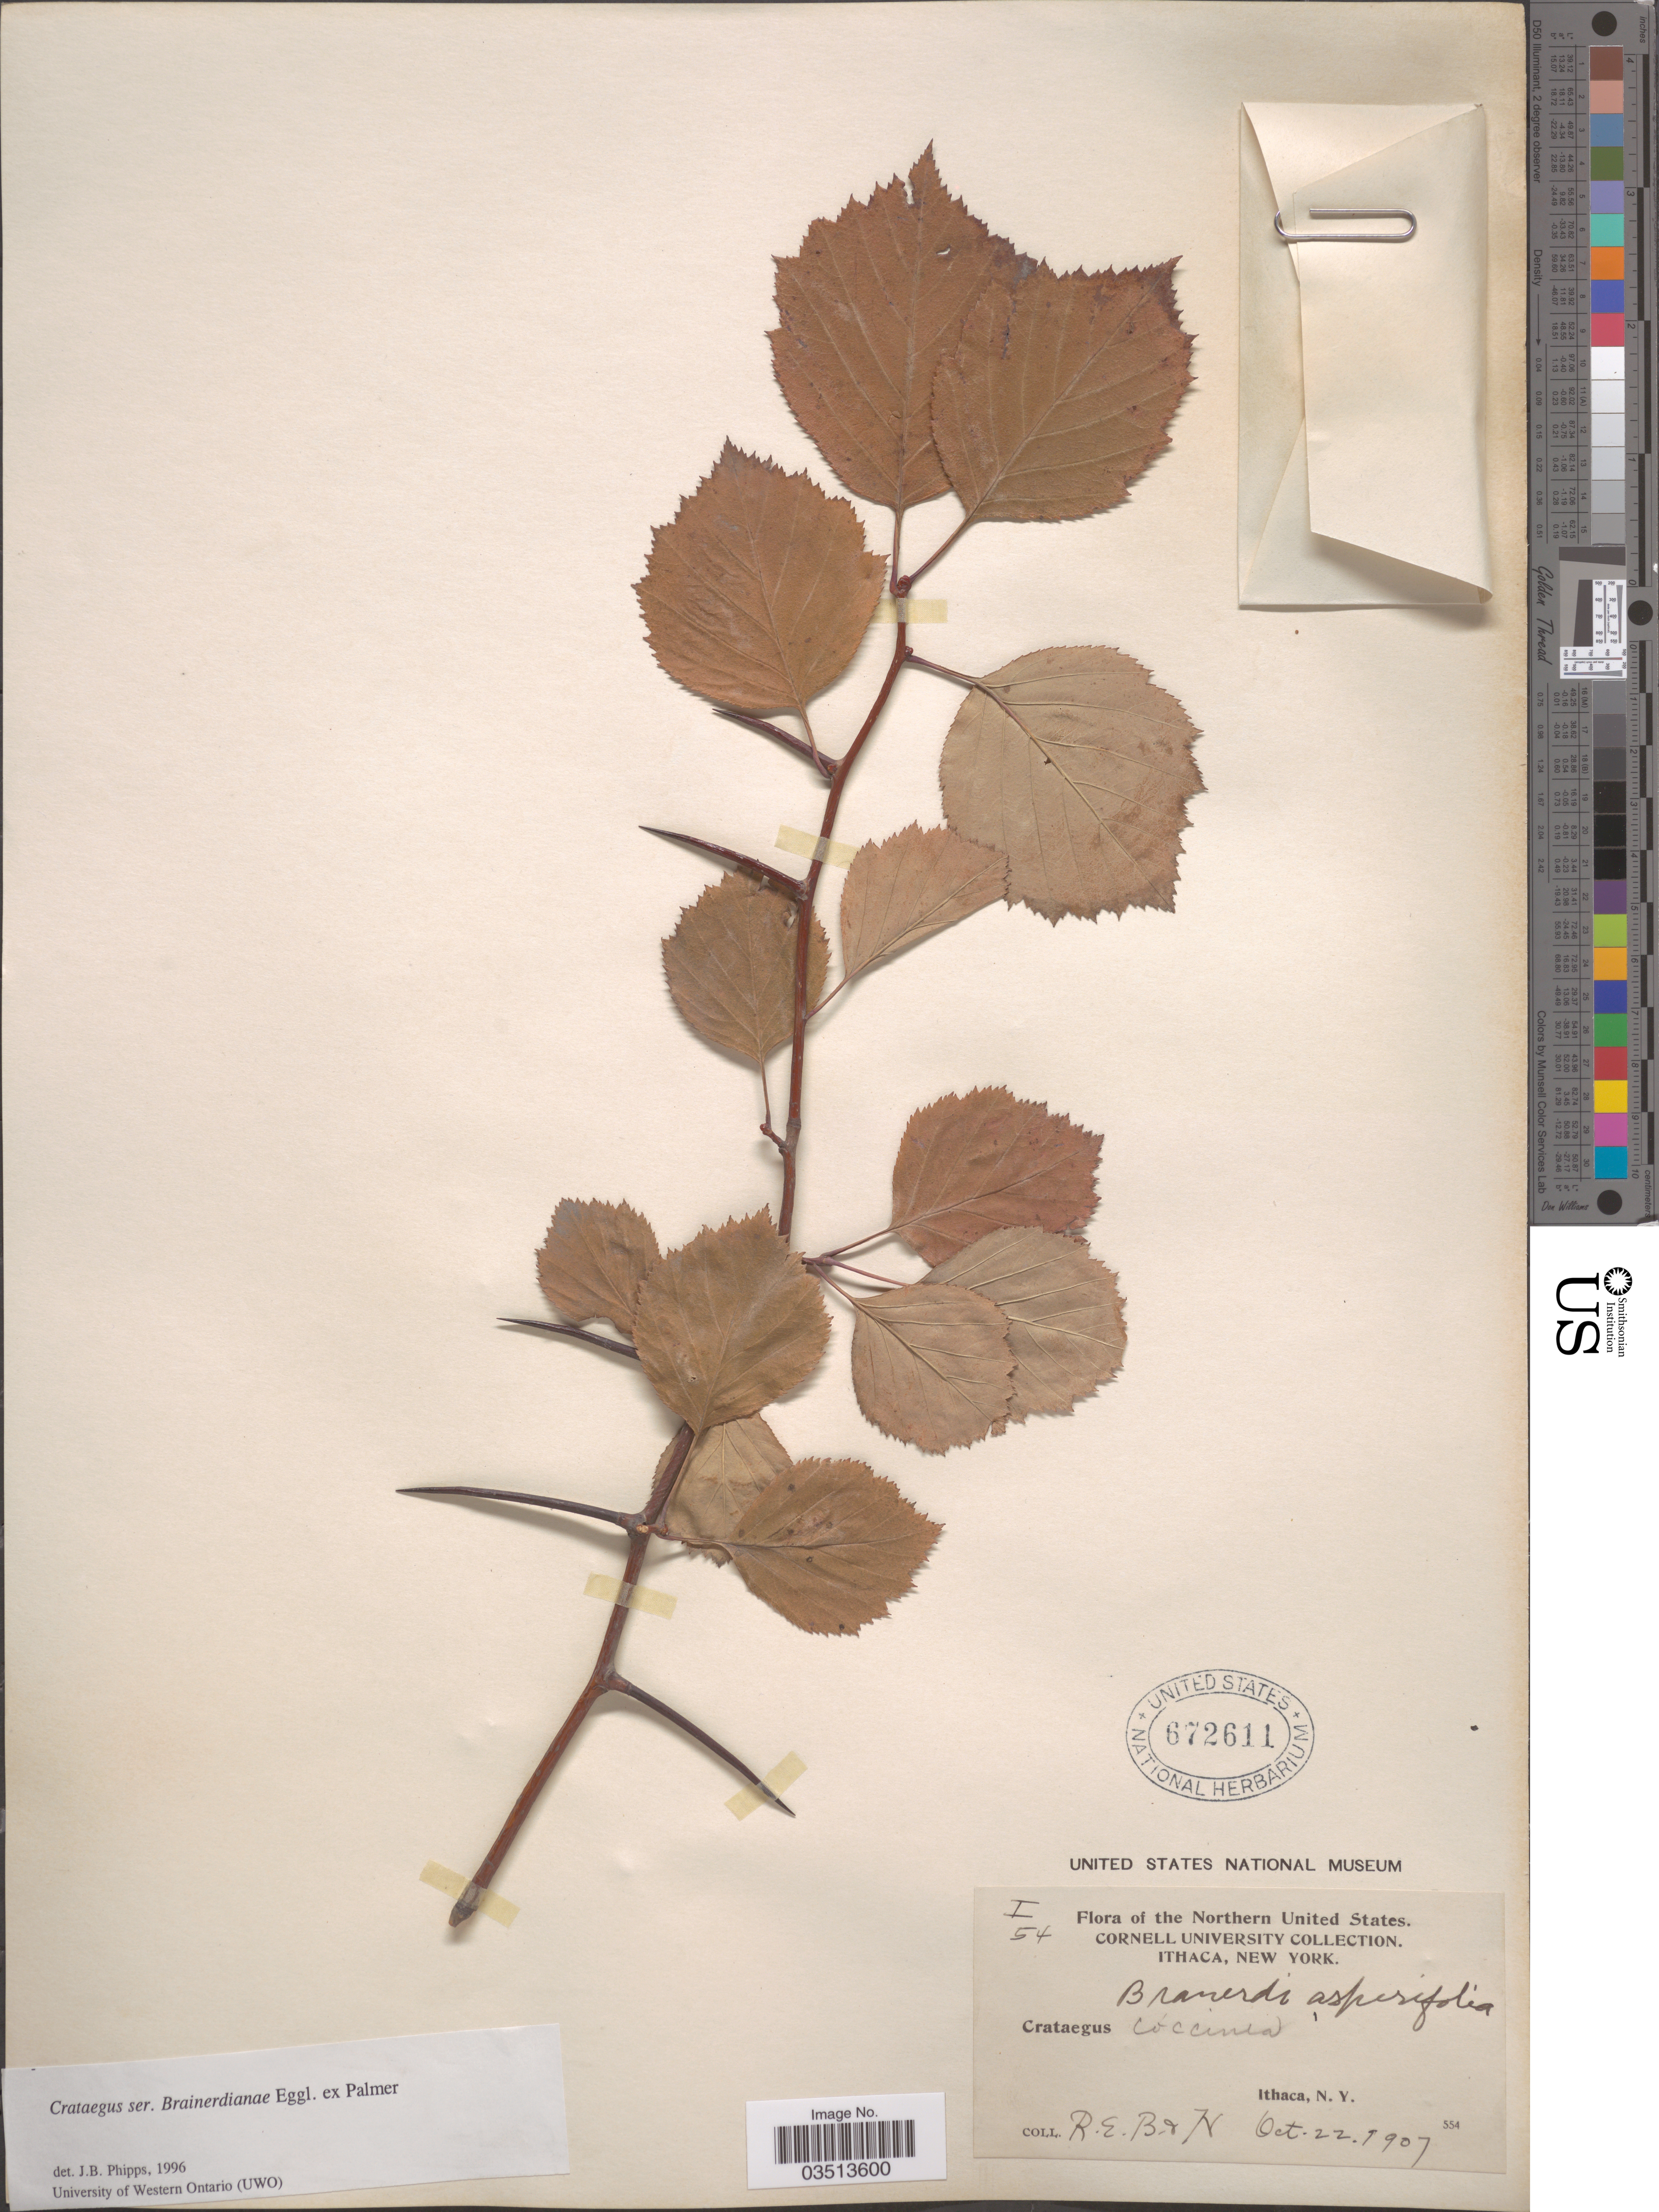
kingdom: Plantae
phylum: Tracheophyta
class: Magnoliopsida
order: Rosales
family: Rosaceae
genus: Crataegus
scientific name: Crataegus brainerdii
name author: Sarg.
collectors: R.E.B. & H.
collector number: I54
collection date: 1907-10-22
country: United States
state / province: New York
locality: Northern United States. Ithaca.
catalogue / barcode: US 672611